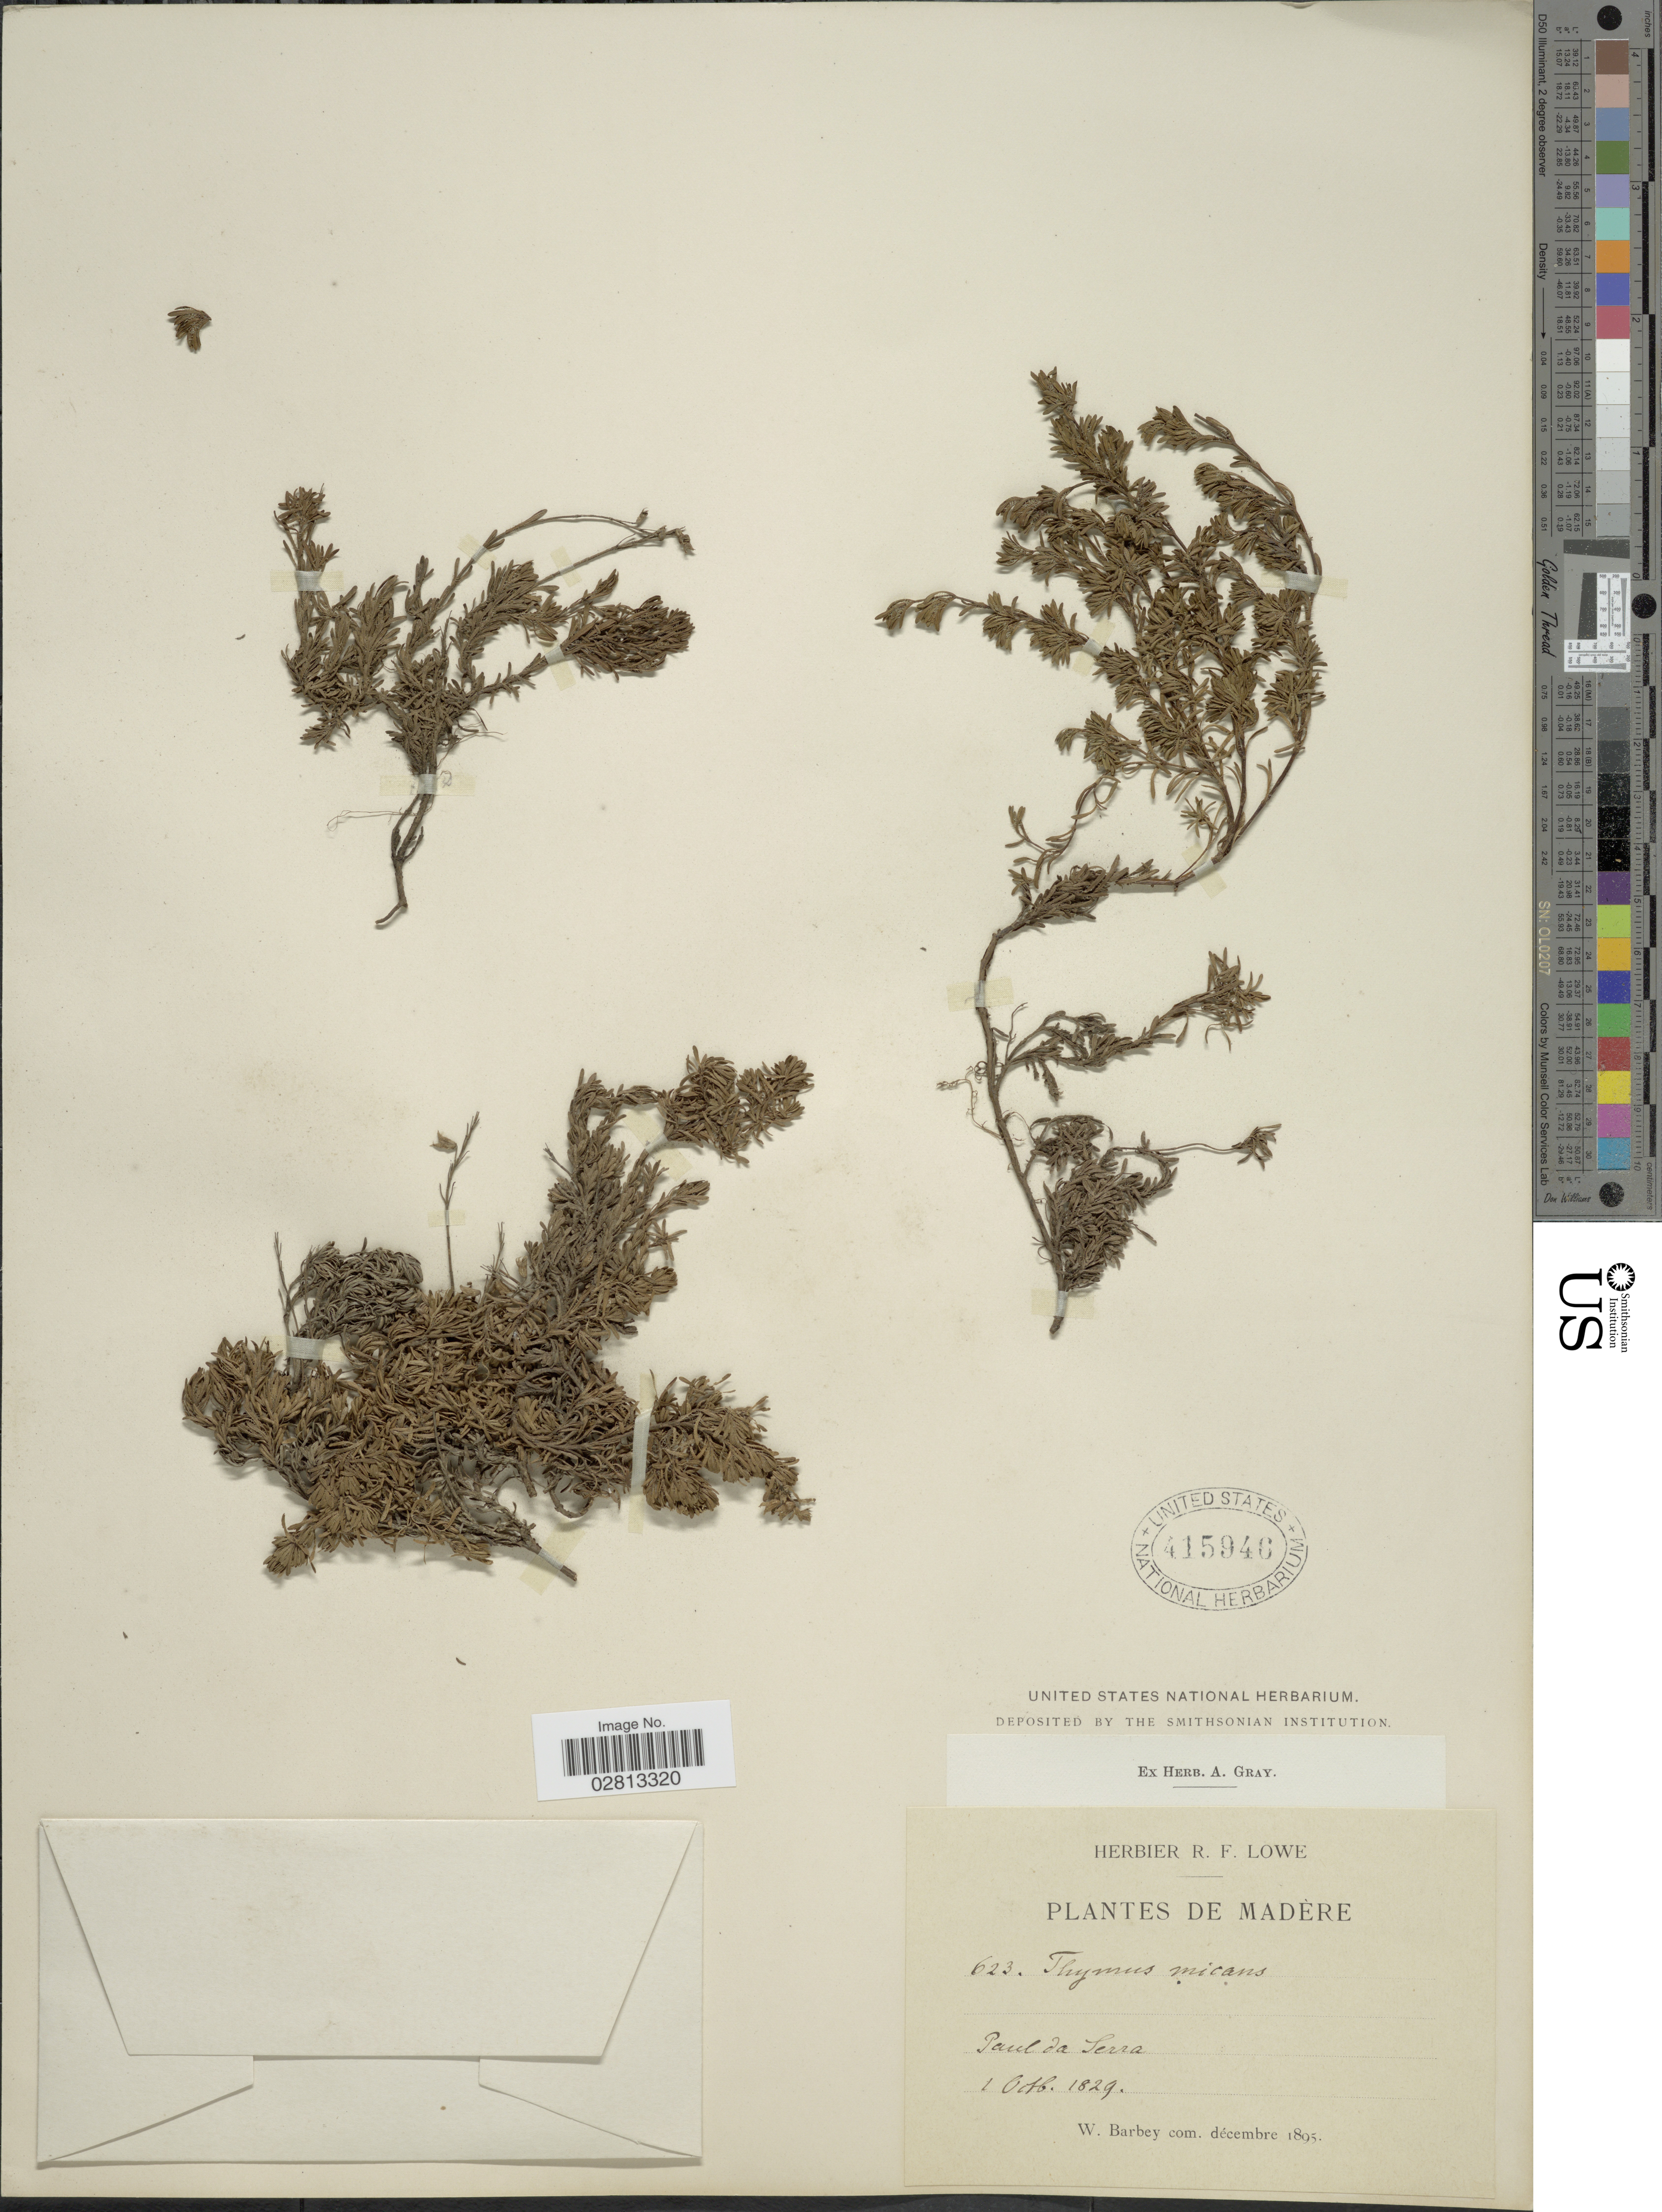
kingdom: Plantae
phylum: Tracheophyta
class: Magnoliopsida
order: Lamiales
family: Lamiaceae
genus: Thymus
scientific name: Thymus micans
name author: Sol. ex Lowe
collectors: ex herb. R. F. Lowe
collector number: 623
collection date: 1829-10-01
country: Portugal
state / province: Madeira (Aut. Reg.)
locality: Madère. Paul de Serra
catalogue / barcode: US 415946